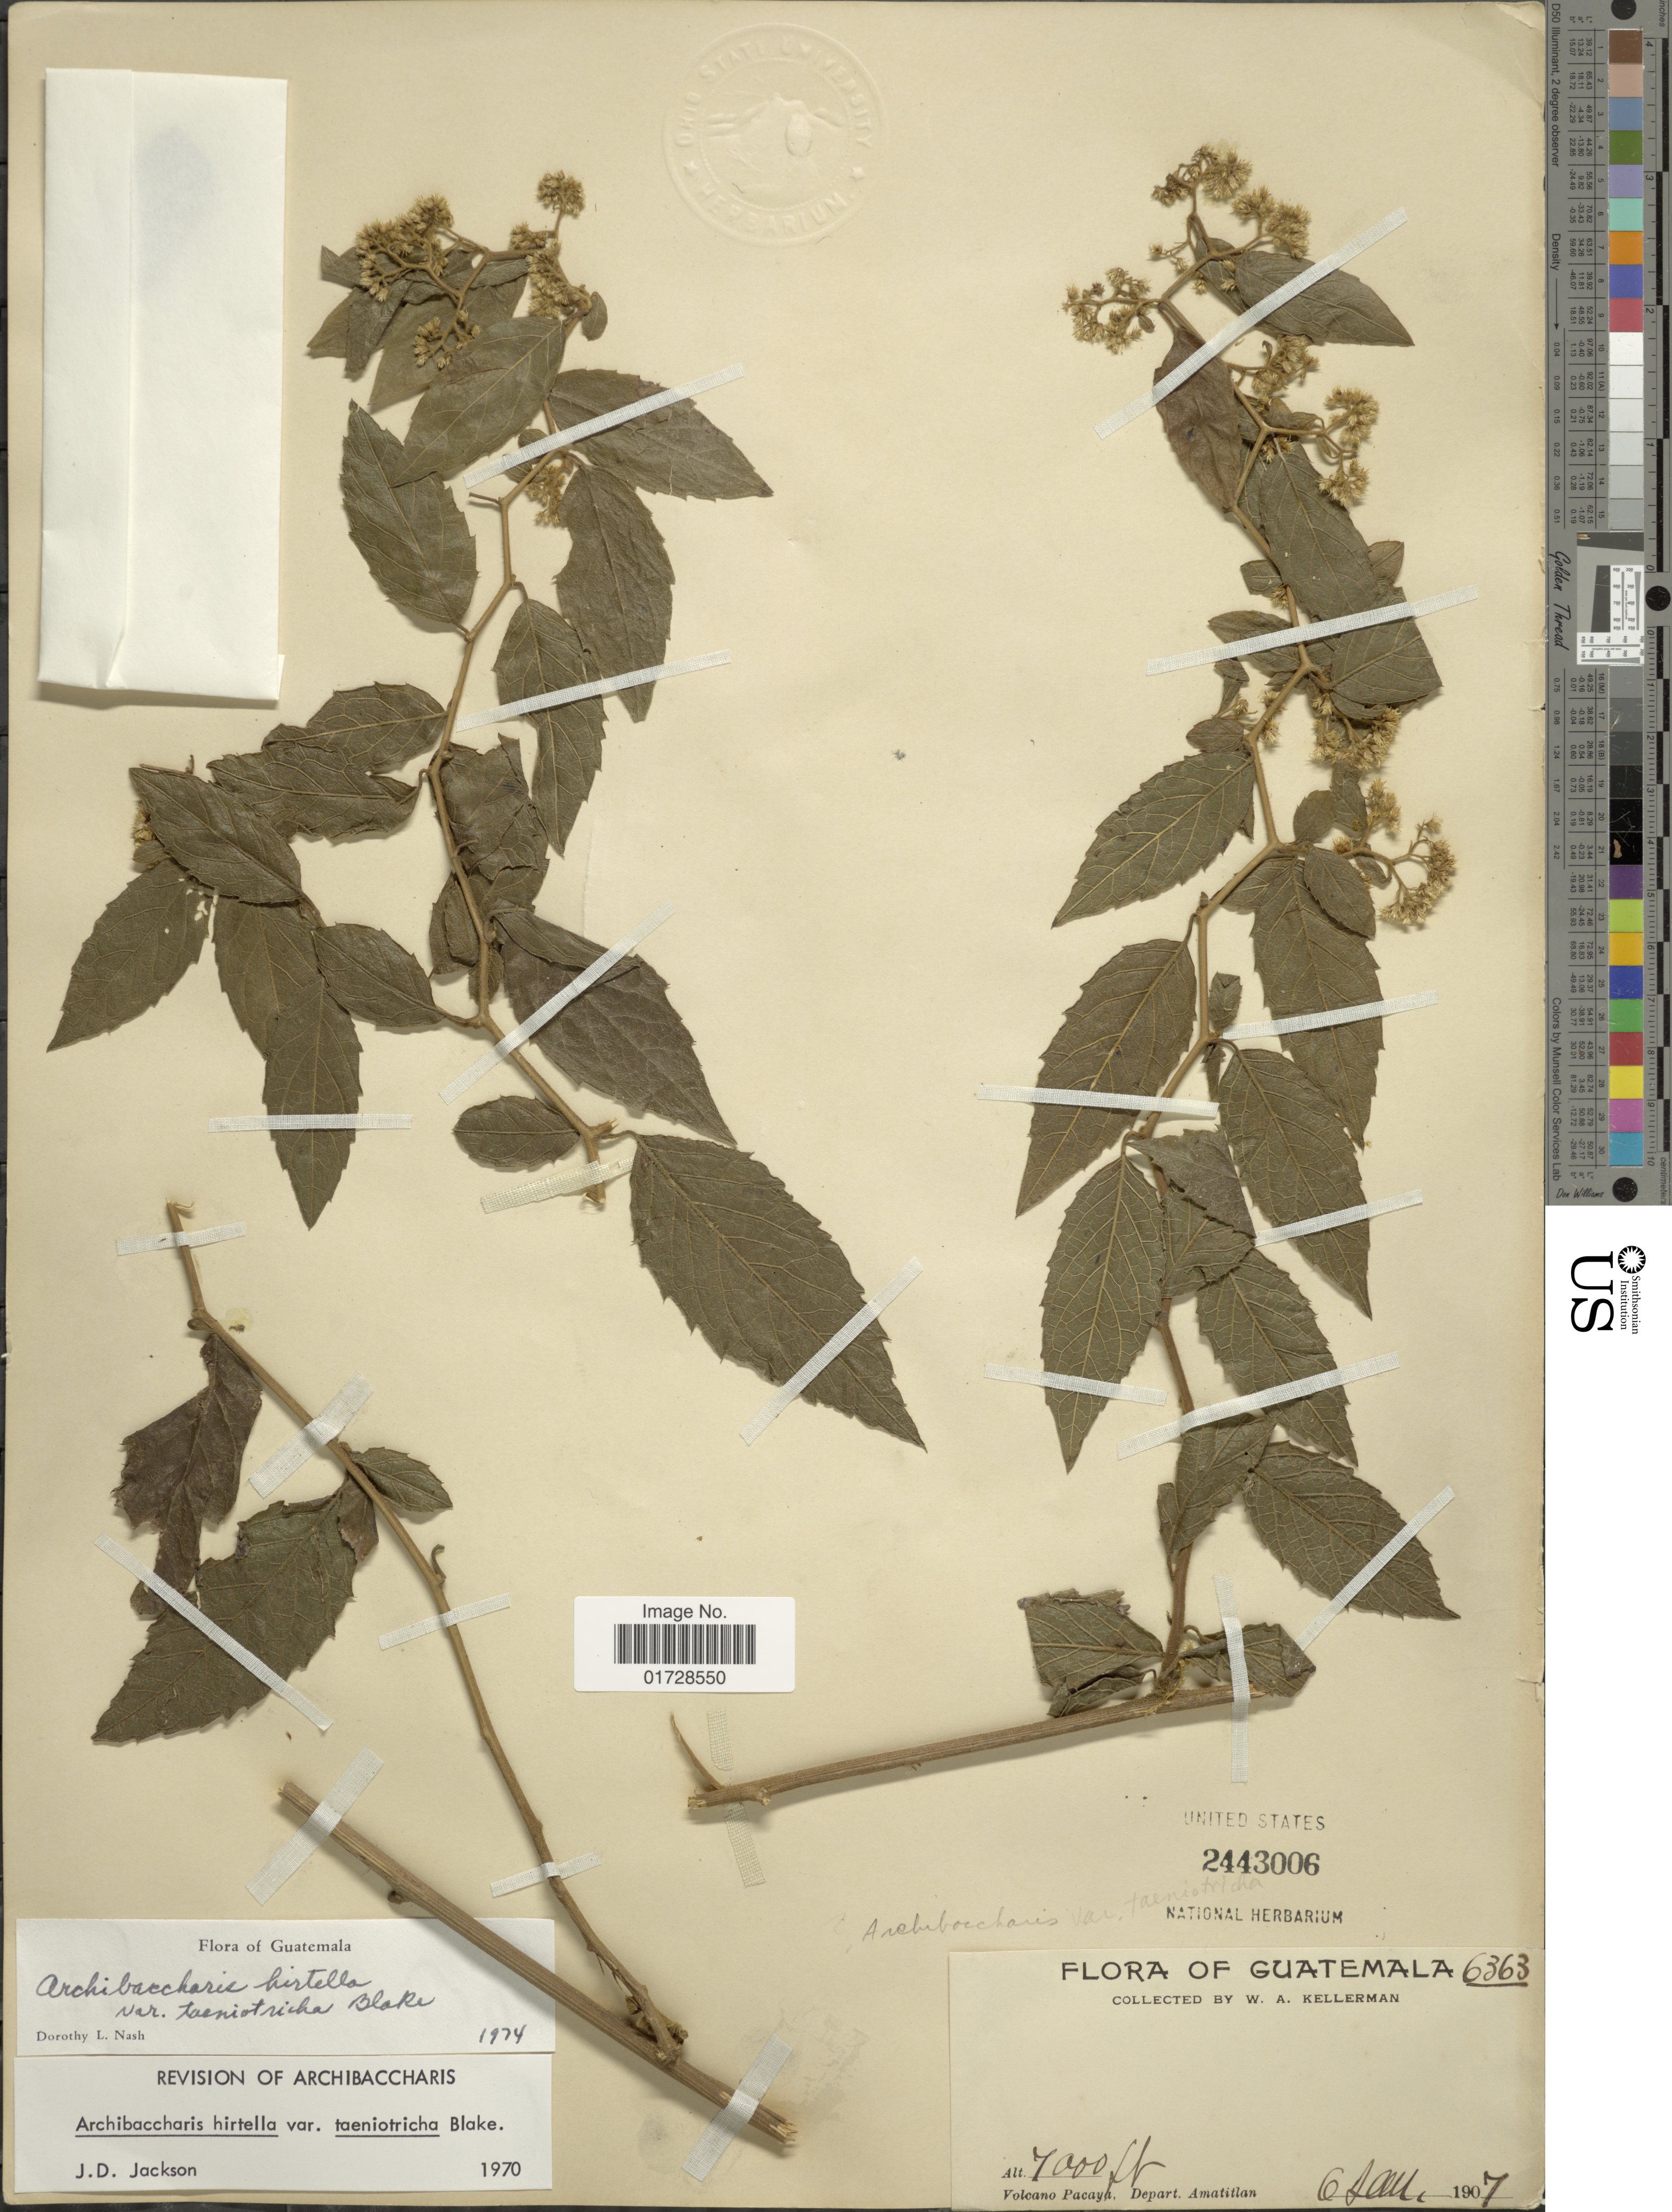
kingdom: Plantae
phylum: Tracheophyta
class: Magnoliopsida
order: Asterales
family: Asteraceae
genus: Archibaccharis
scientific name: Archibaccharis hirtella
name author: (DC.) Heering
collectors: W. Kellerman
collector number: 6363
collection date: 1907-01-06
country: Guatemala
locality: Volcano Pacaya, Depart. Amatitlan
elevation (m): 2134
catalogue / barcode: US 2443006